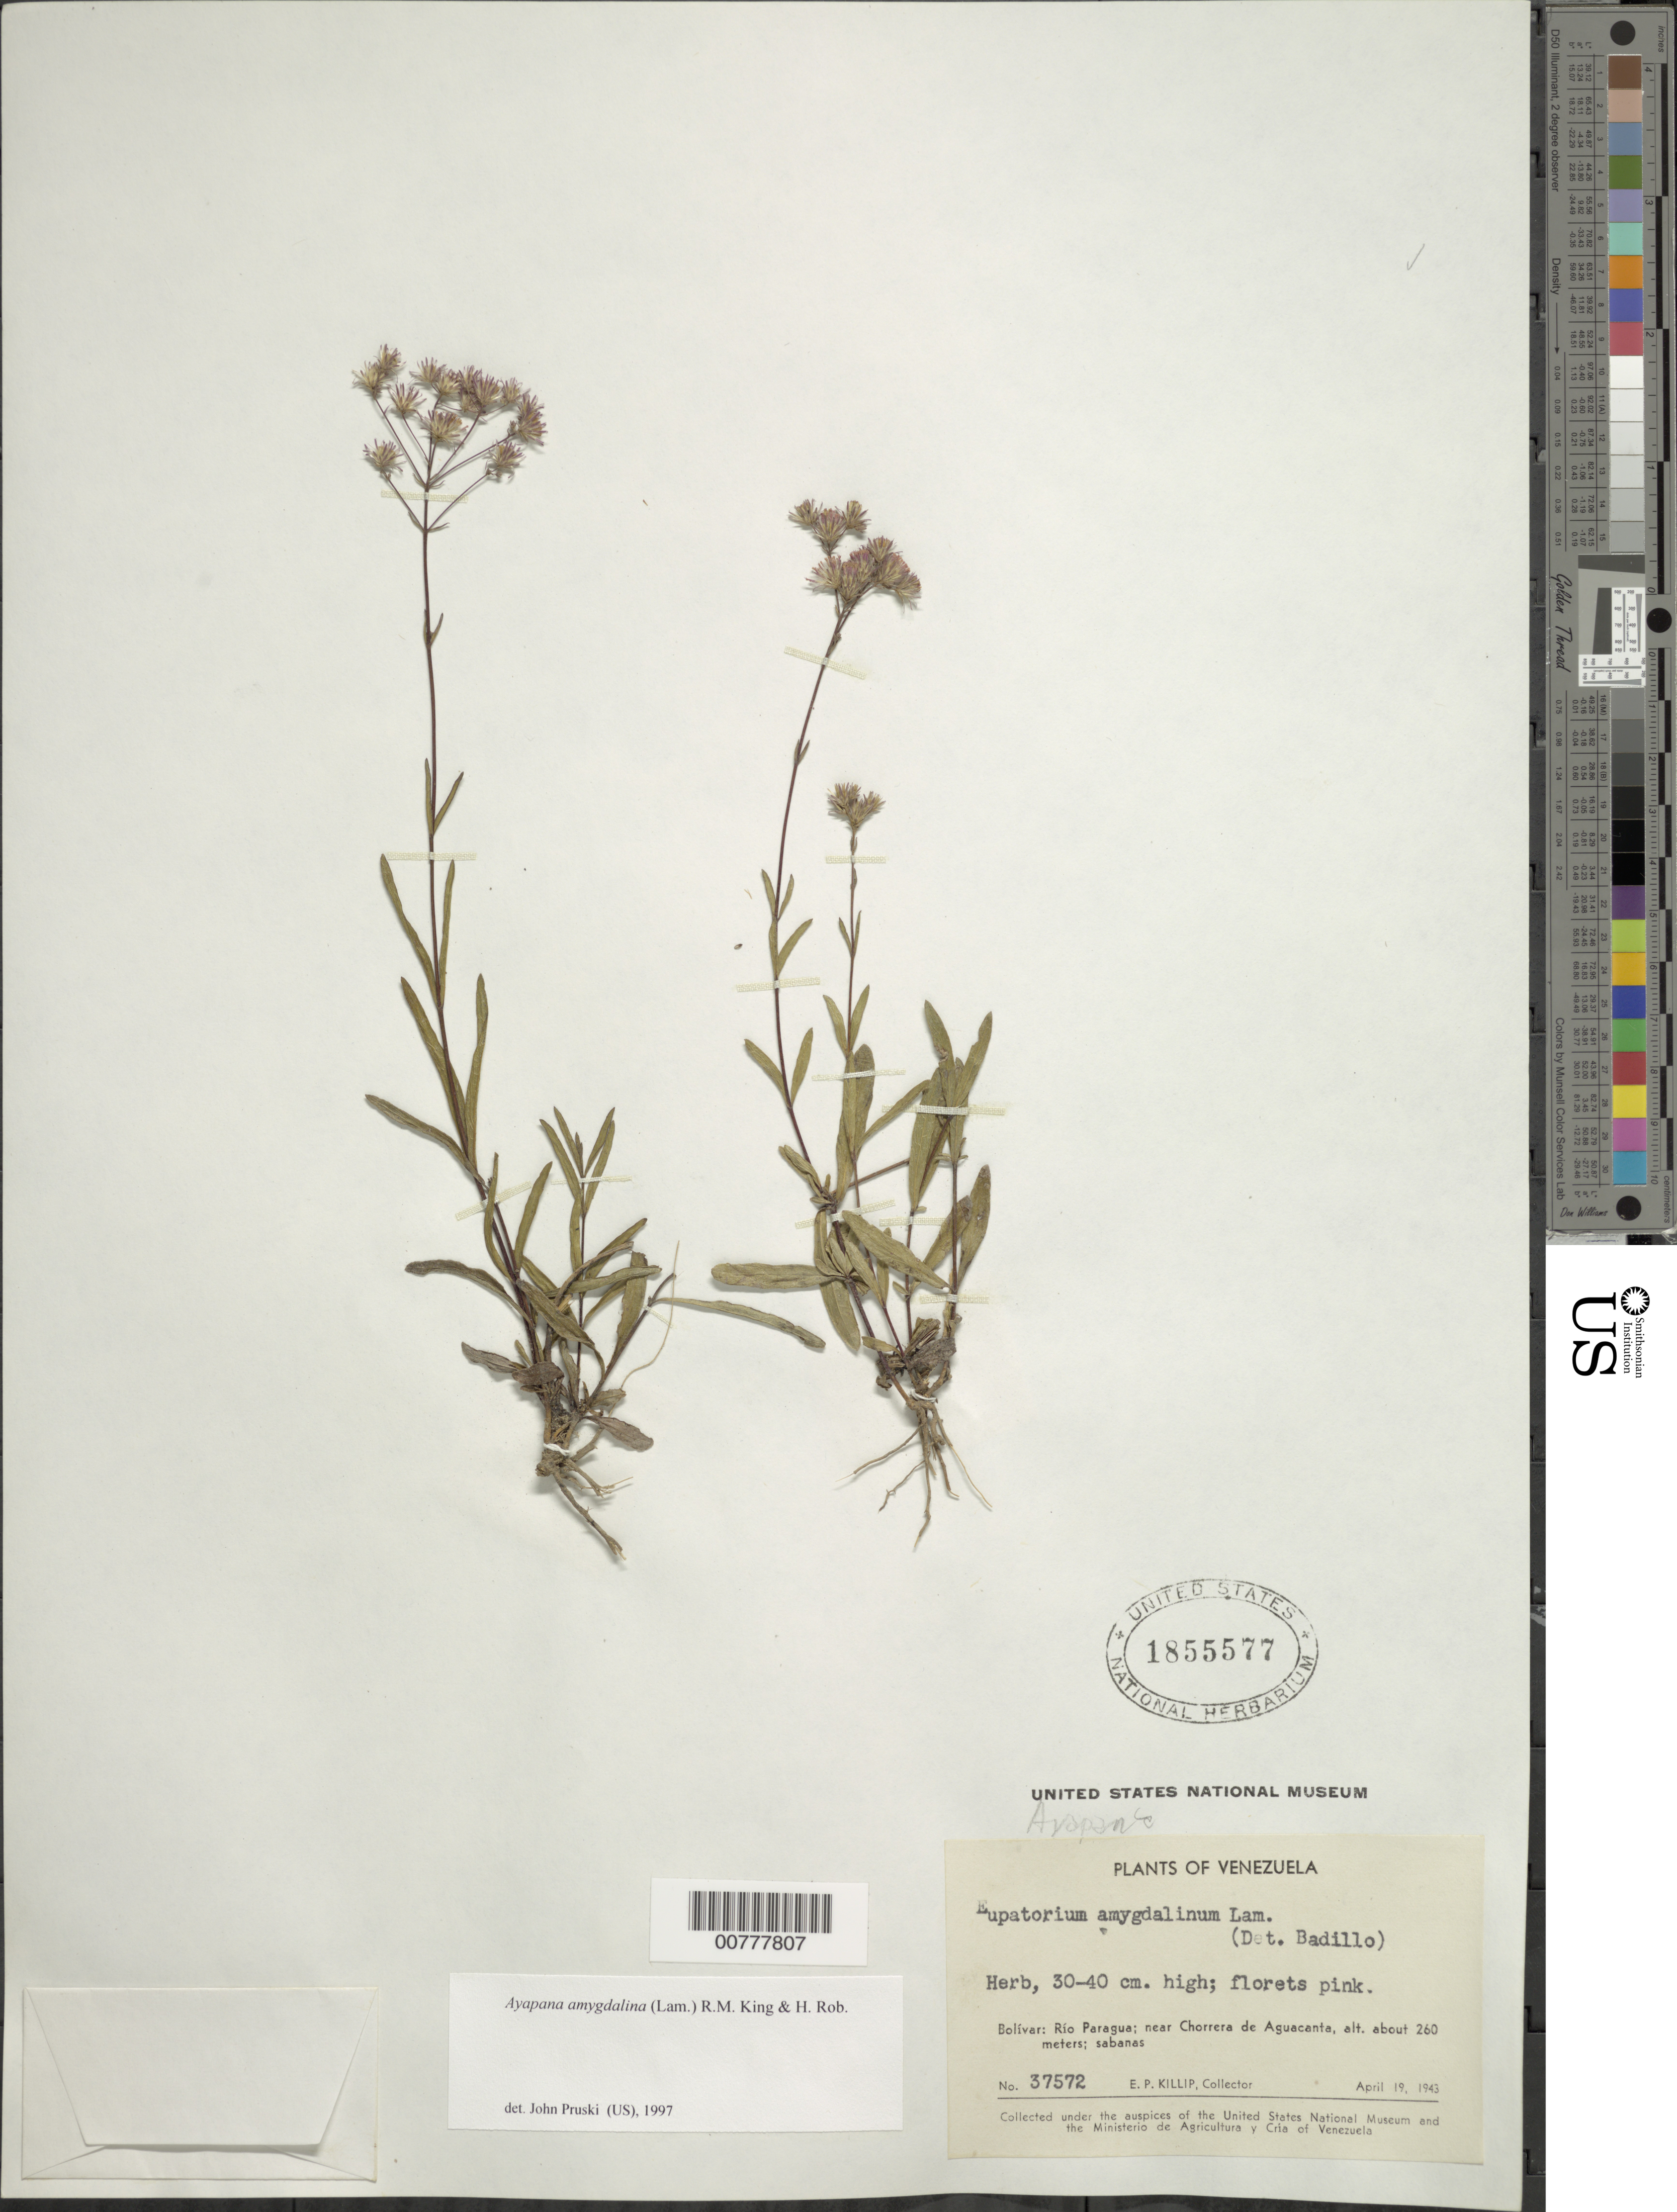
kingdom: Plantae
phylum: Tracheophyta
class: Magnoliopsida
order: Asterales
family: Asteraceae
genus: Ayapana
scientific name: Ayapana amygdalina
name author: (Lam.) R.M. King & H. Rob.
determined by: Pruski, J. F.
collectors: E. P. Killip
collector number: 37572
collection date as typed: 19-Apr-43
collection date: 1943-04-19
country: Venezuela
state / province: Bolívar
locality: Río Paragua, near Chorrera de Aguacanta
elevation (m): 260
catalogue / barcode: US 1855577